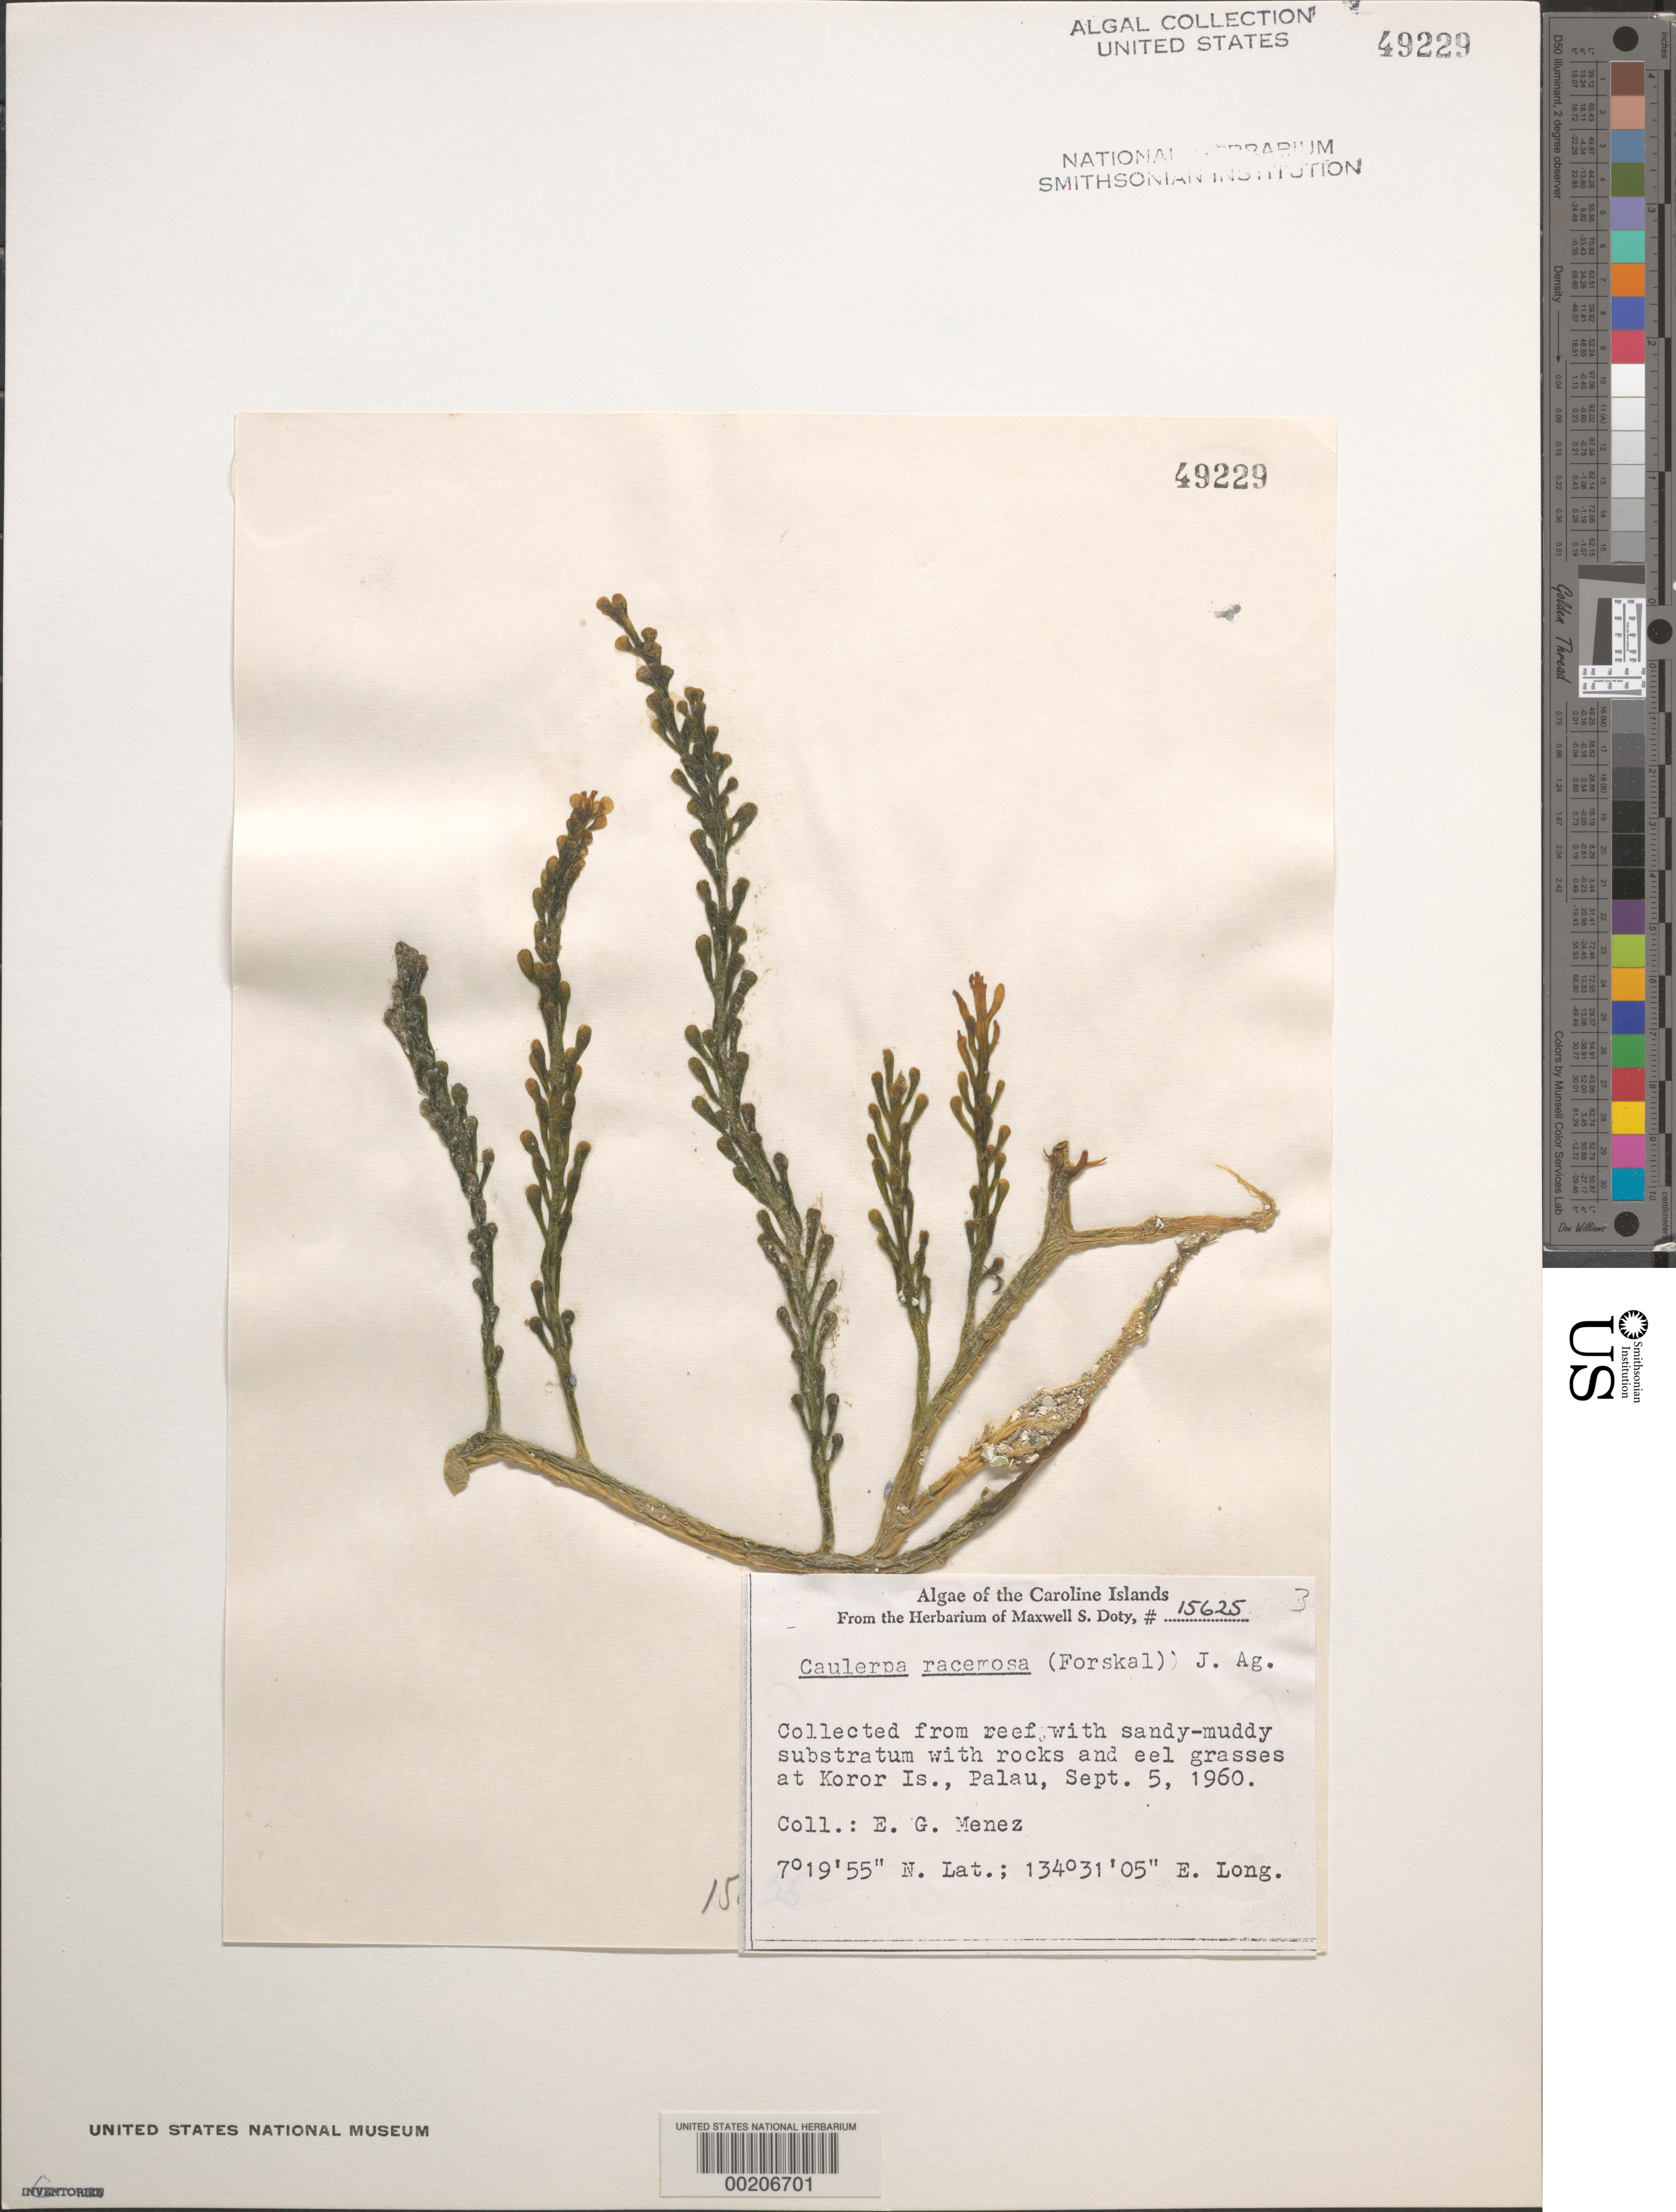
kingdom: Plantae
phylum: Chlorophyta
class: Ulvophyceae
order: Bryopsidales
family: Caulerpaceae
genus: Caulerpa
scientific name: Caulerpa racemosa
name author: (Forssk.) J. Agardh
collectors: Meñez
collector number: MSD 15625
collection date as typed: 05 Sep 1960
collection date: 1960-09-05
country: Palau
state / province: Koror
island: Oreor (Koror)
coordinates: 7 19' 55" N, 134 31' 05" E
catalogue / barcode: US 49229